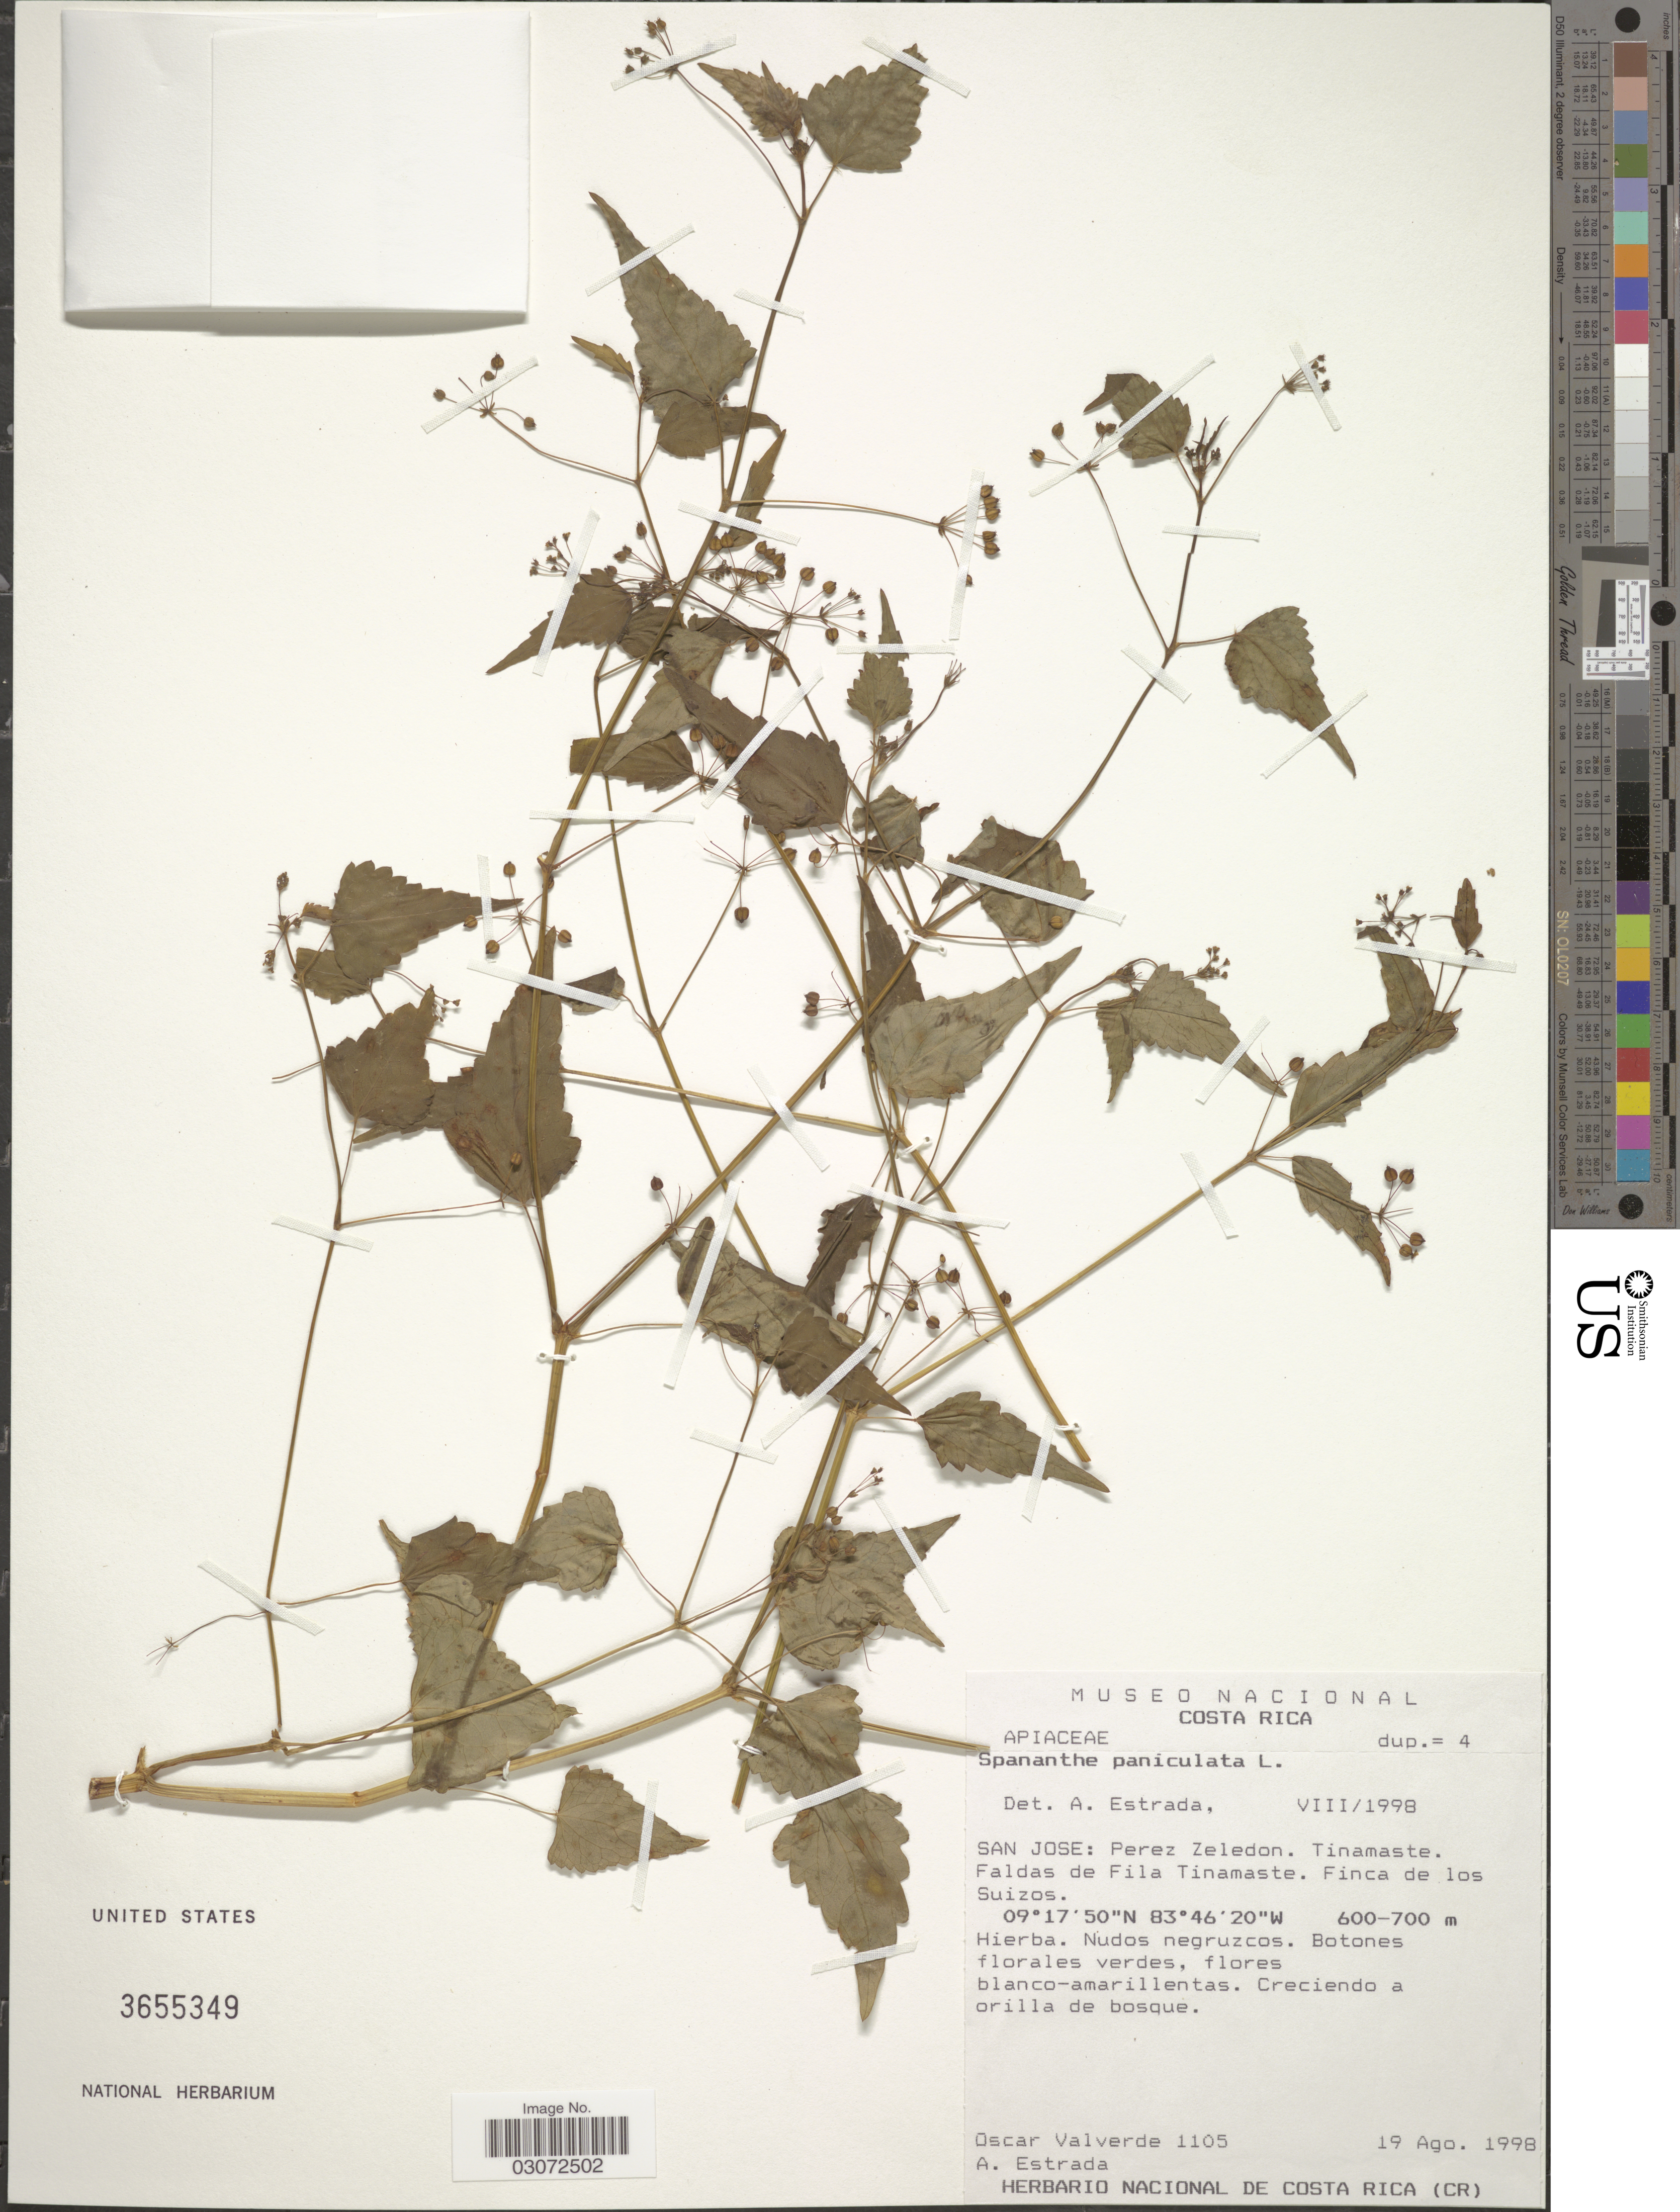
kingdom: Plantae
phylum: Tracheophyta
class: Magnoliopsida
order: Apiales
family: Apiaceae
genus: Spananthe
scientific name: Spananthe paniculata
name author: Jacq.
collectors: O. Valverde & A. Estrada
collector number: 1105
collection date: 1998-08-19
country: Costa Rica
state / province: San José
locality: Perez Zeledon. Tinamaste. Faldas de Fila Tinamaste. Finca de los Suizos.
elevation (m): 600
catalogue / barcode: US 3655349